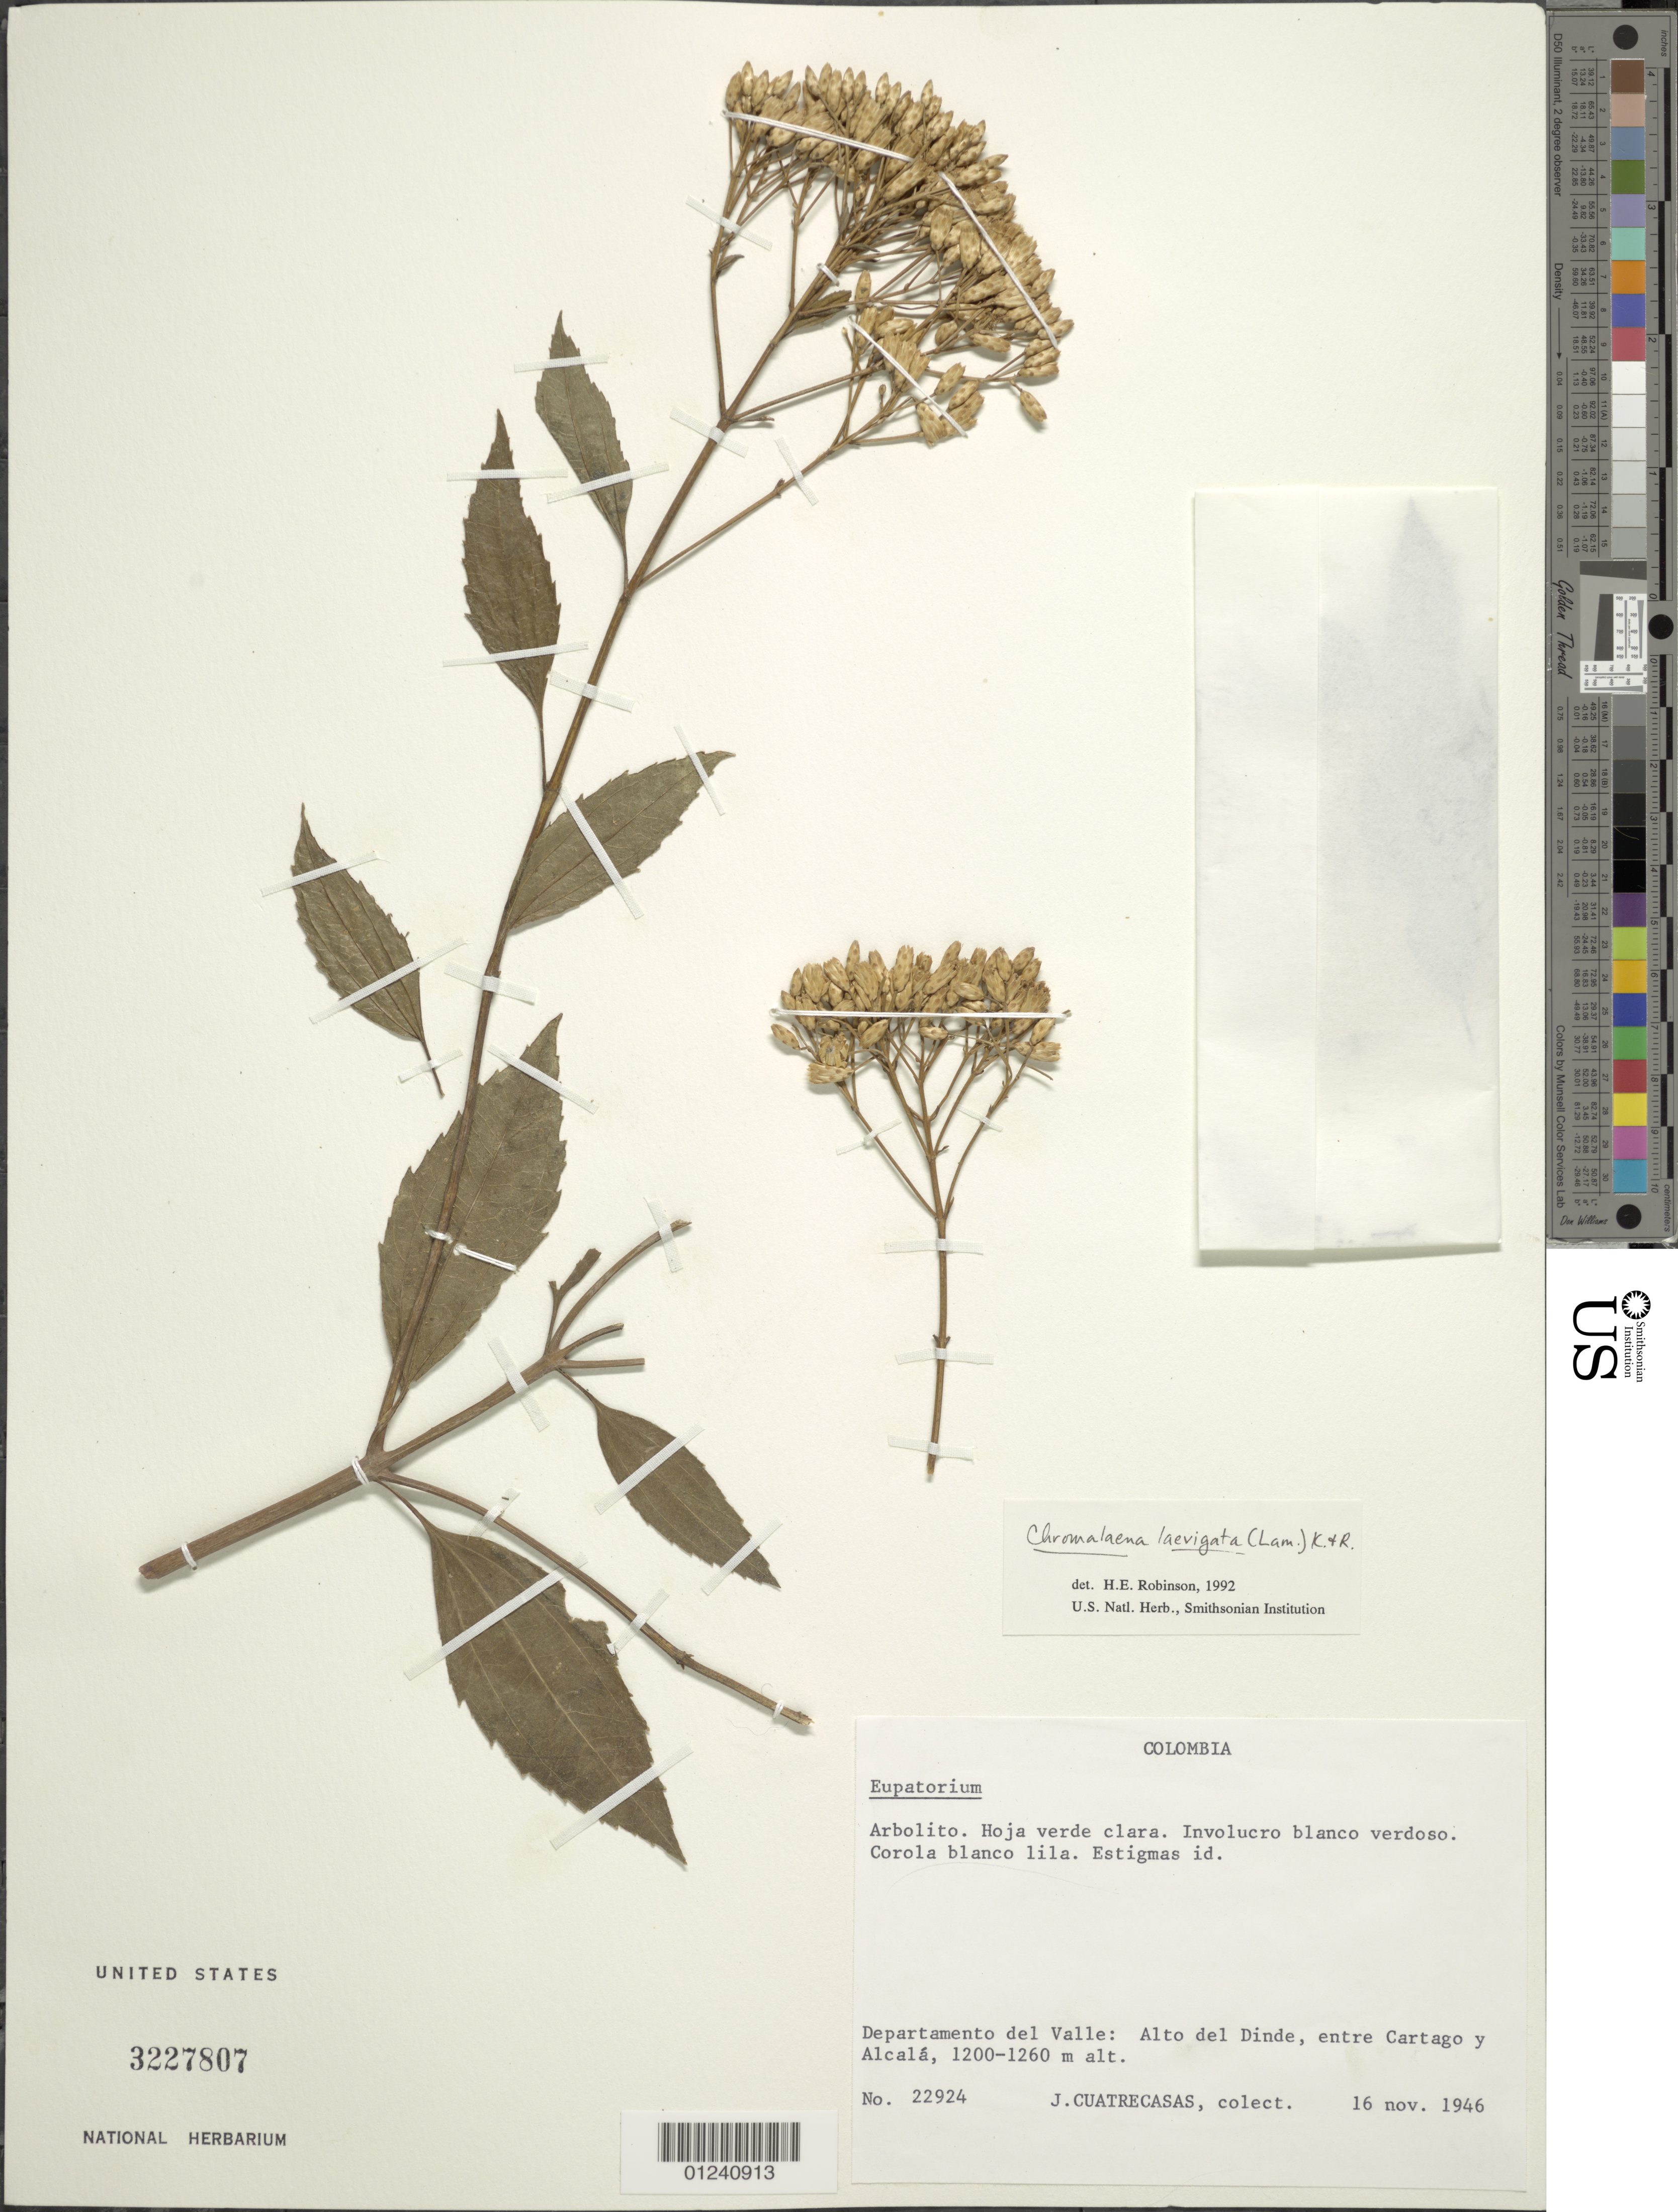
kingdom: Plantae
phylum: Tracheophyta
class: Magnoliopsida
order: Asterales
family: Asteraceae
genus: Chromolaena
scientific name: Chromolaena laevigata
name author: (Lam.) R.M. King & H. Rob.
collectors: J. Cuatrecasas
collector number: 22924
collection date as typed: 16 Nov 1946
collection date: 1946-11-16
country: Colombia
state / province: Valle del Cauca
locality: Depart del Valle, Alto del dinde, entre Cartago y Alcala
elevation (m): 1200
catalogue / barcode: US 3227807